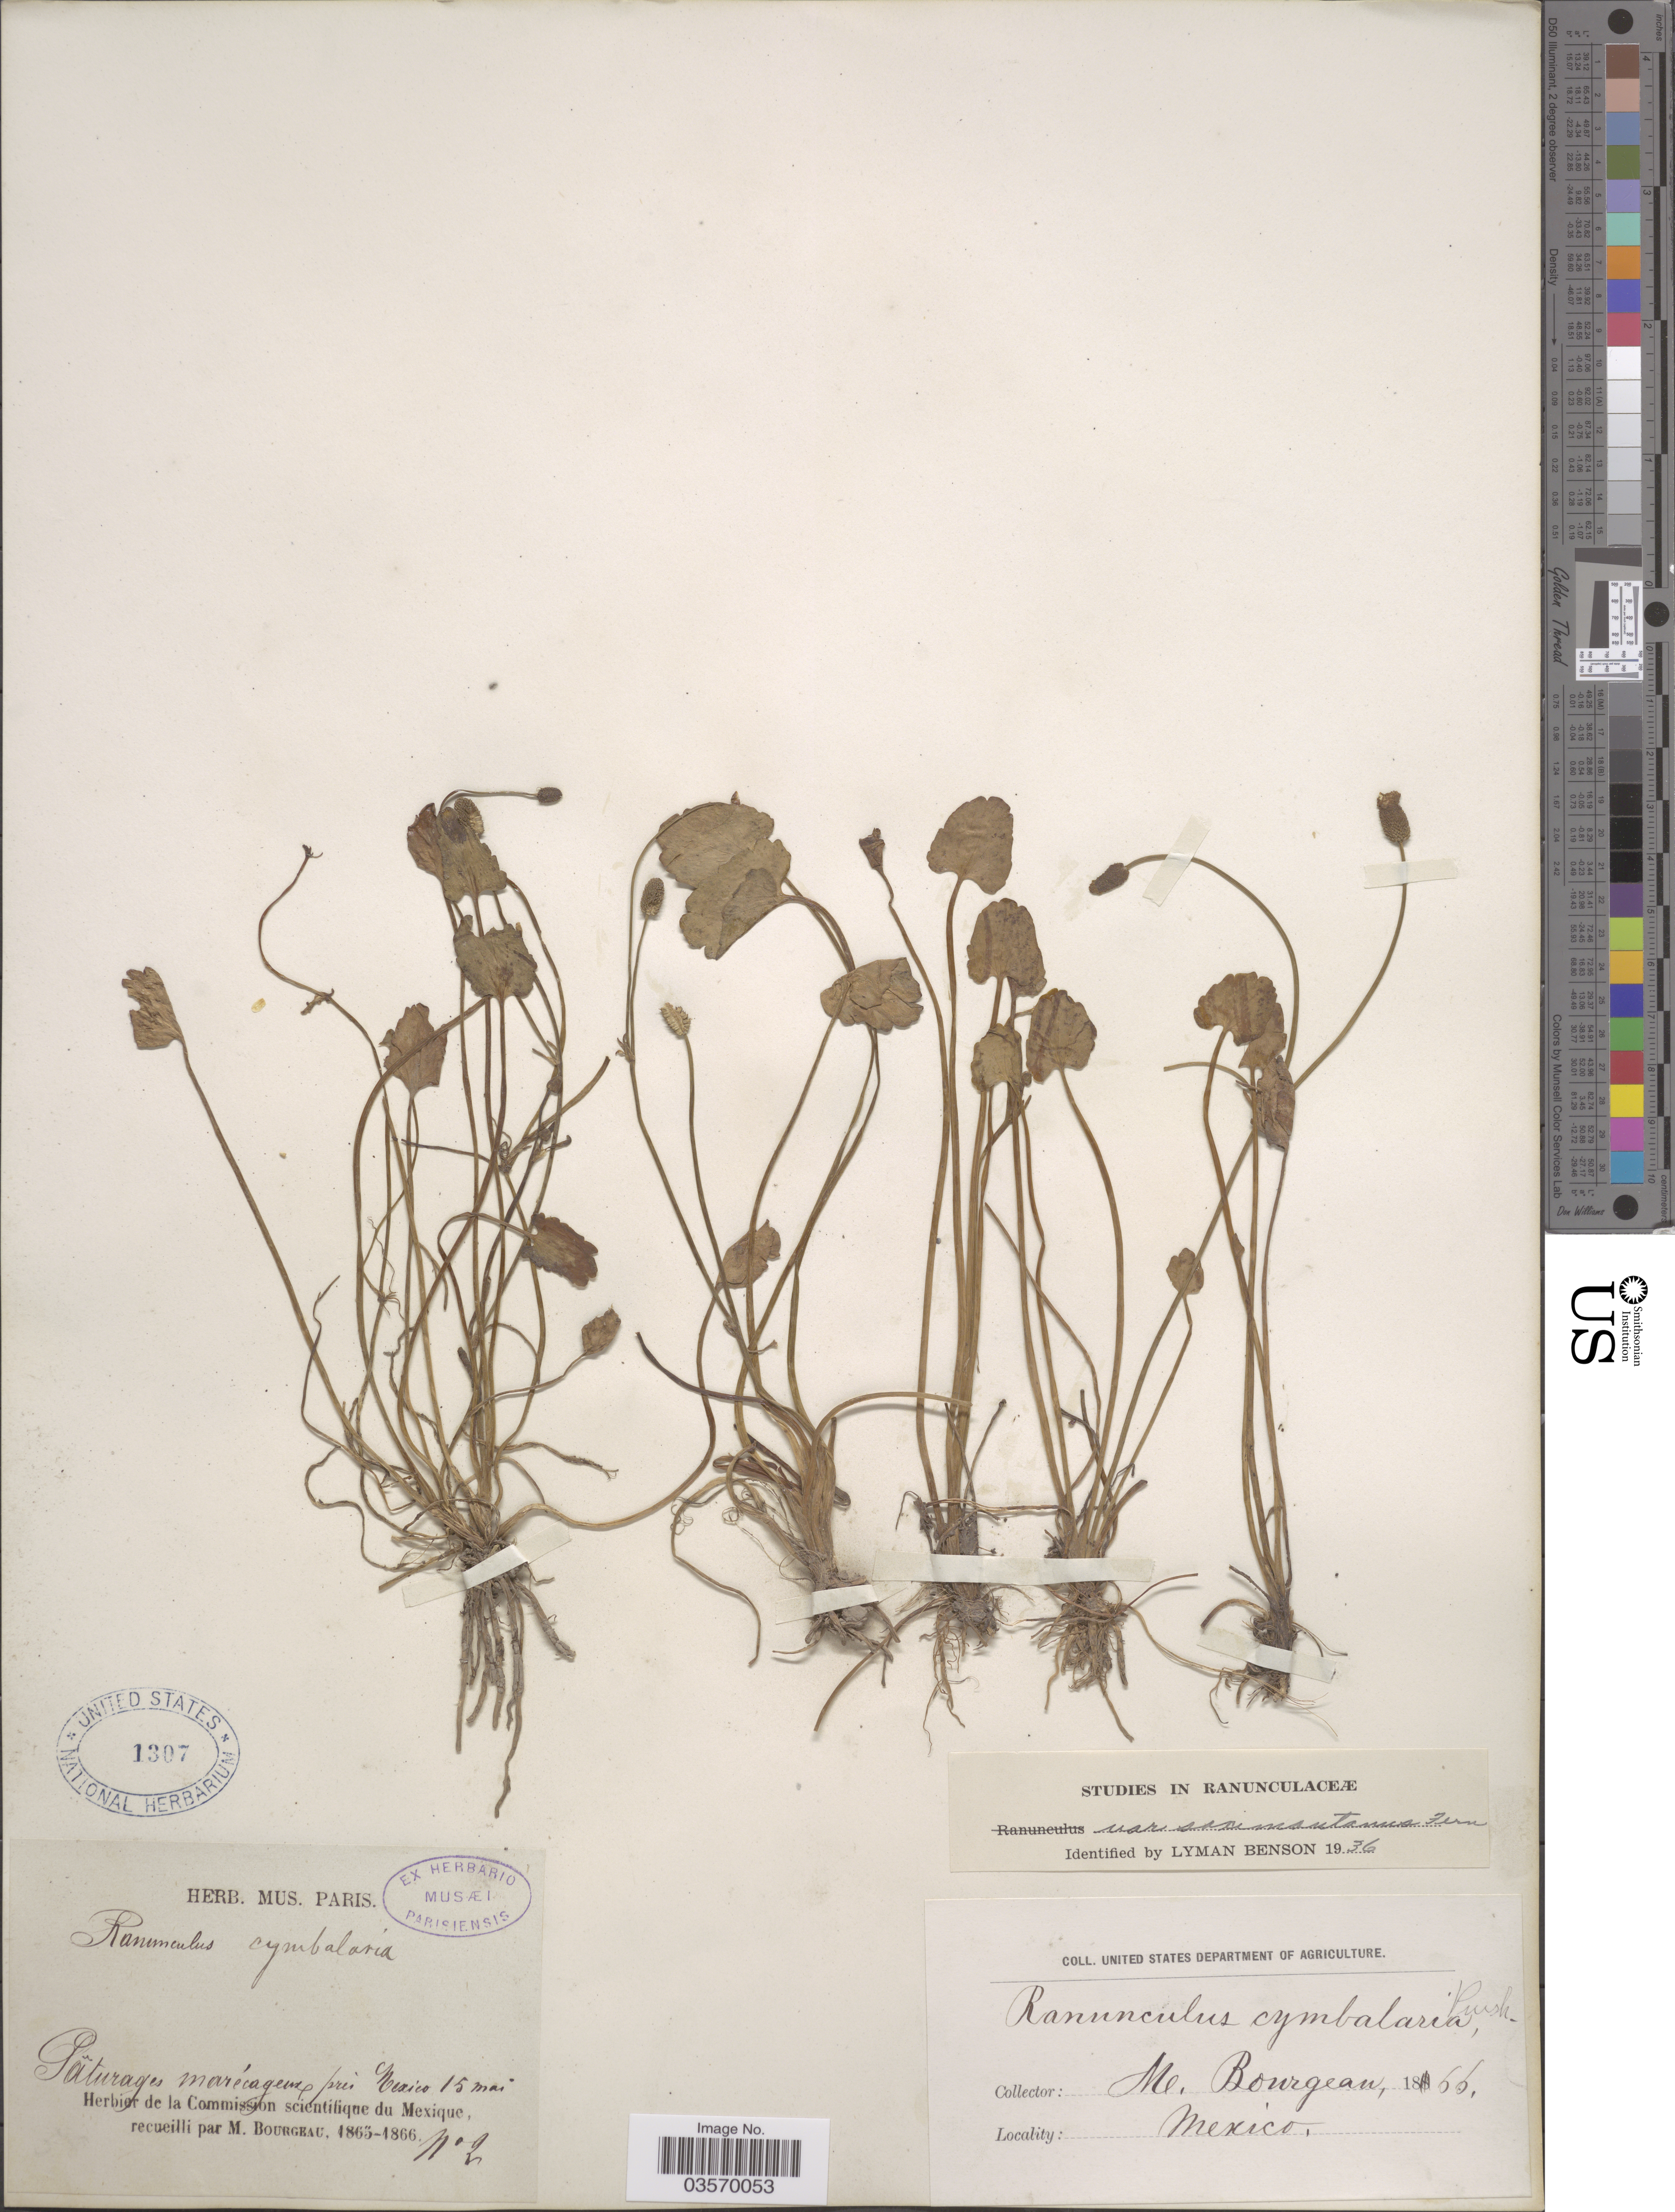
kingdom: Plantae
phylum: Tracheophyta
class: Magnoliopsida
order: Ranunculales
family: Ranunculaceae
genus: Halerpestes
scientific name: Halerpestes cymbalaria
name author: (Pursh) Greene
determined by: Strong, M. T., (US), Smithsonian Institution - National Museum of Natural History (UNITED STATES)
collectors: M. Bourgeau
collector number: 2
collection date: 1866-05-15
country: Mexico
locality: Pâturages marécageux près Mexico.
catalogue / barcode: US 1307